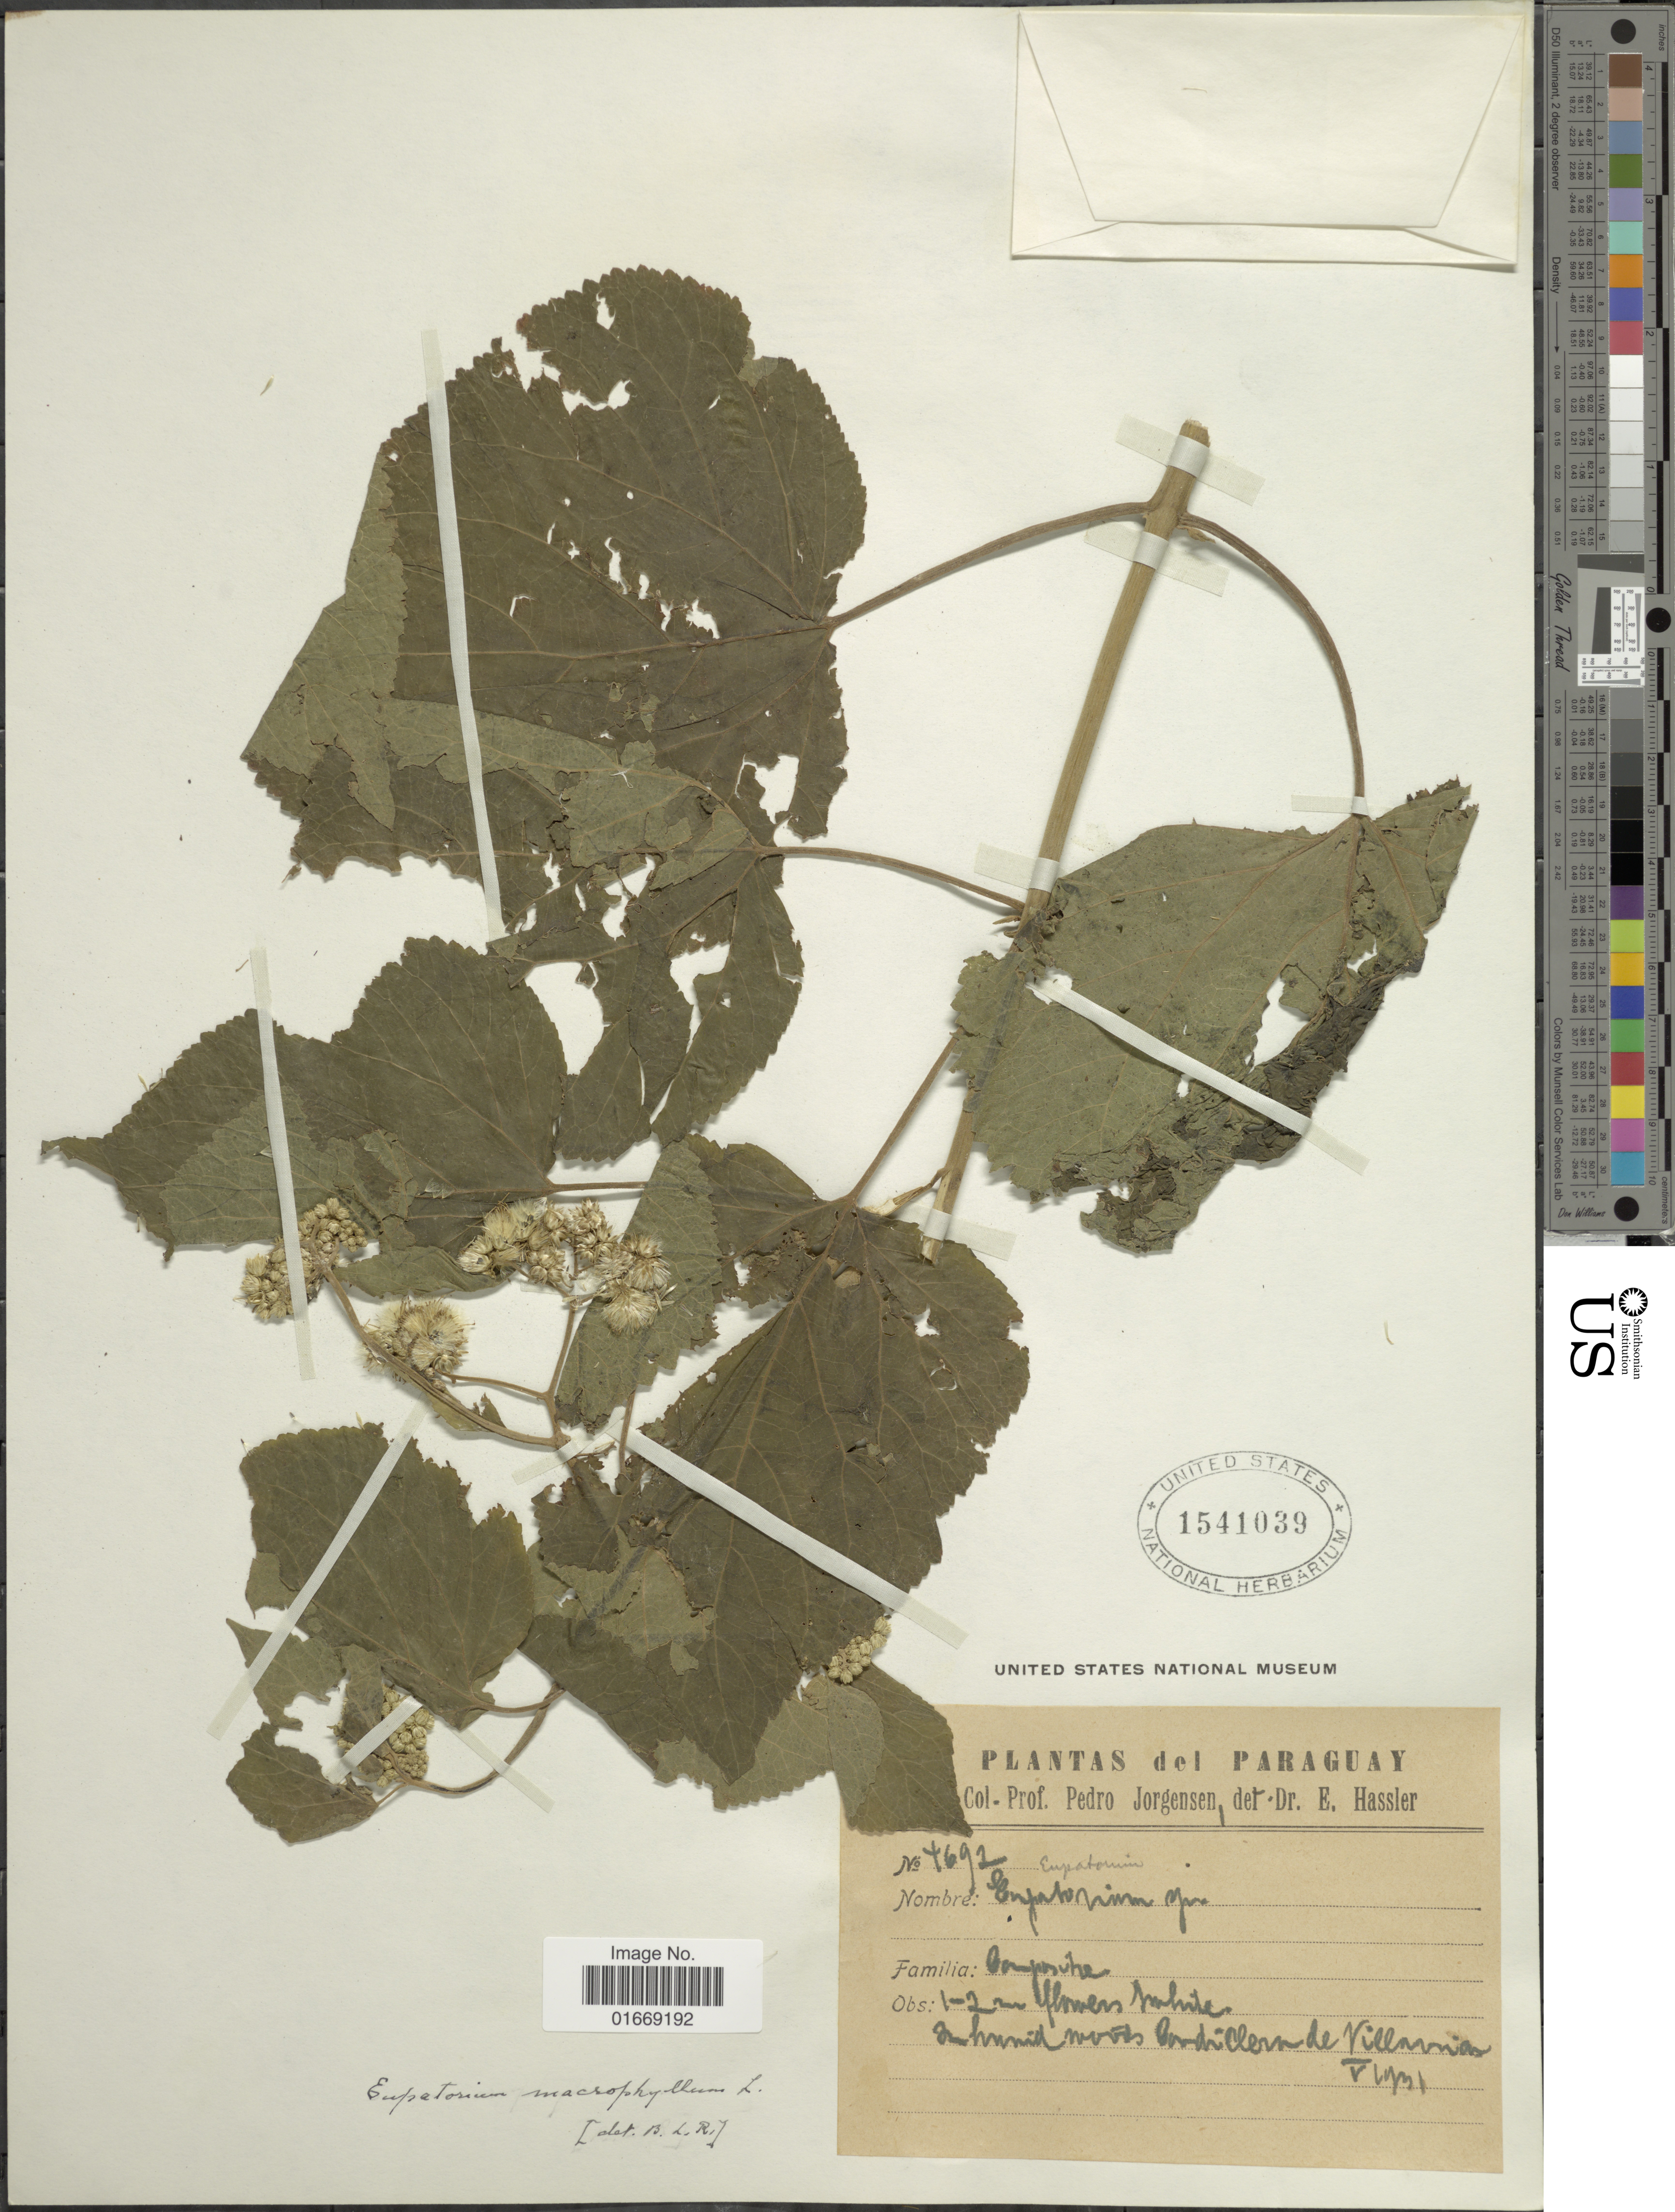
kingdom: Plantae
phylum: Tracheophyta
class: Magnoliopsida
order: Asterales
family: Asteraceae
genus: Hebeclinium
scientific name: Hebeclinium macrophyllum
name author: (L.) DC.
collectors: P. Jörgensen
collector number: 4692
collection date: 1931-05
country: Paraguay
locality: In humid woods Cordillera de Villarrica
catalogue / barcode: US 1541039